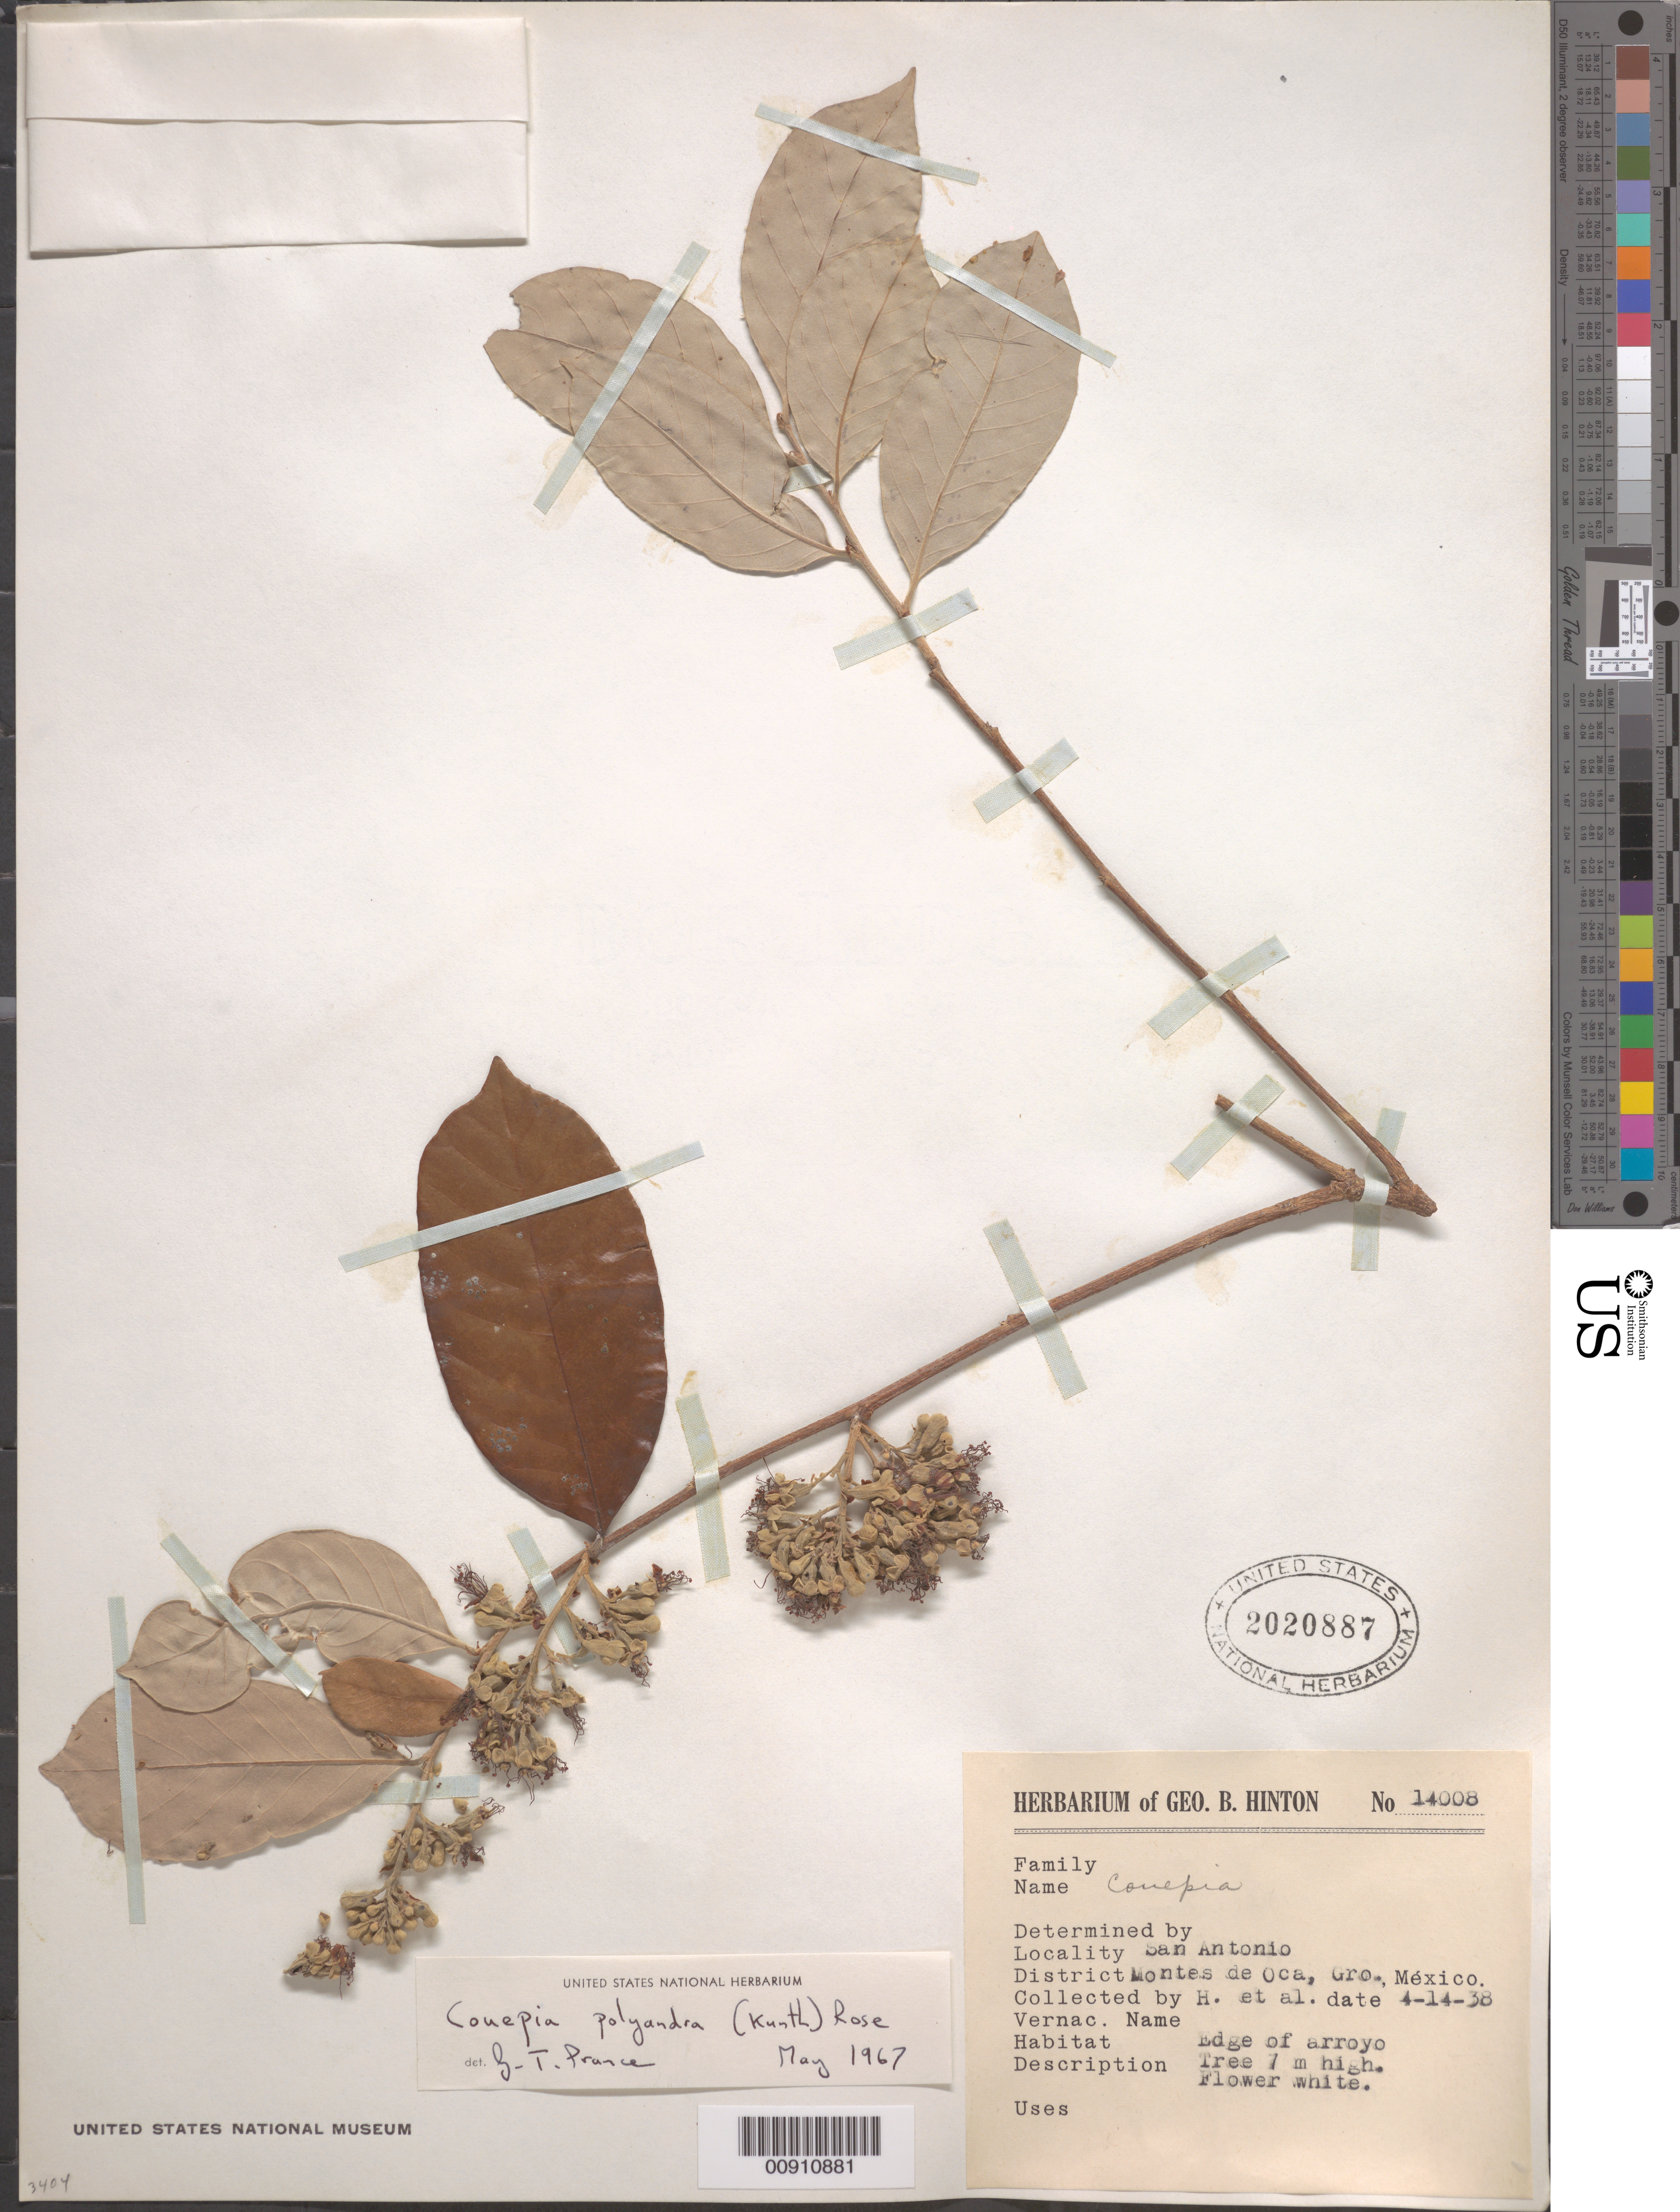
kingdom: Plantae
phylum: Tracheophyta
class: Magnoliopsida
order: Malpighiales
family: Chrysobalanaceae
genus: Couepia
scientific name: Couepia polyandra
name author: (Kunth) Rose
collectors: G. B. Hinton & et al.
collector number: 14008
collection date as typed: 14 Apr 1938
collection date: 1938-04-14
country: Mexico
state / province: Guerrero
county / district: Montes de Oca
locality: San Antonio, District Montes de Oca, Guerrero.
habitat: Edge of arroyo.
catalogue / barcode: US 2020887